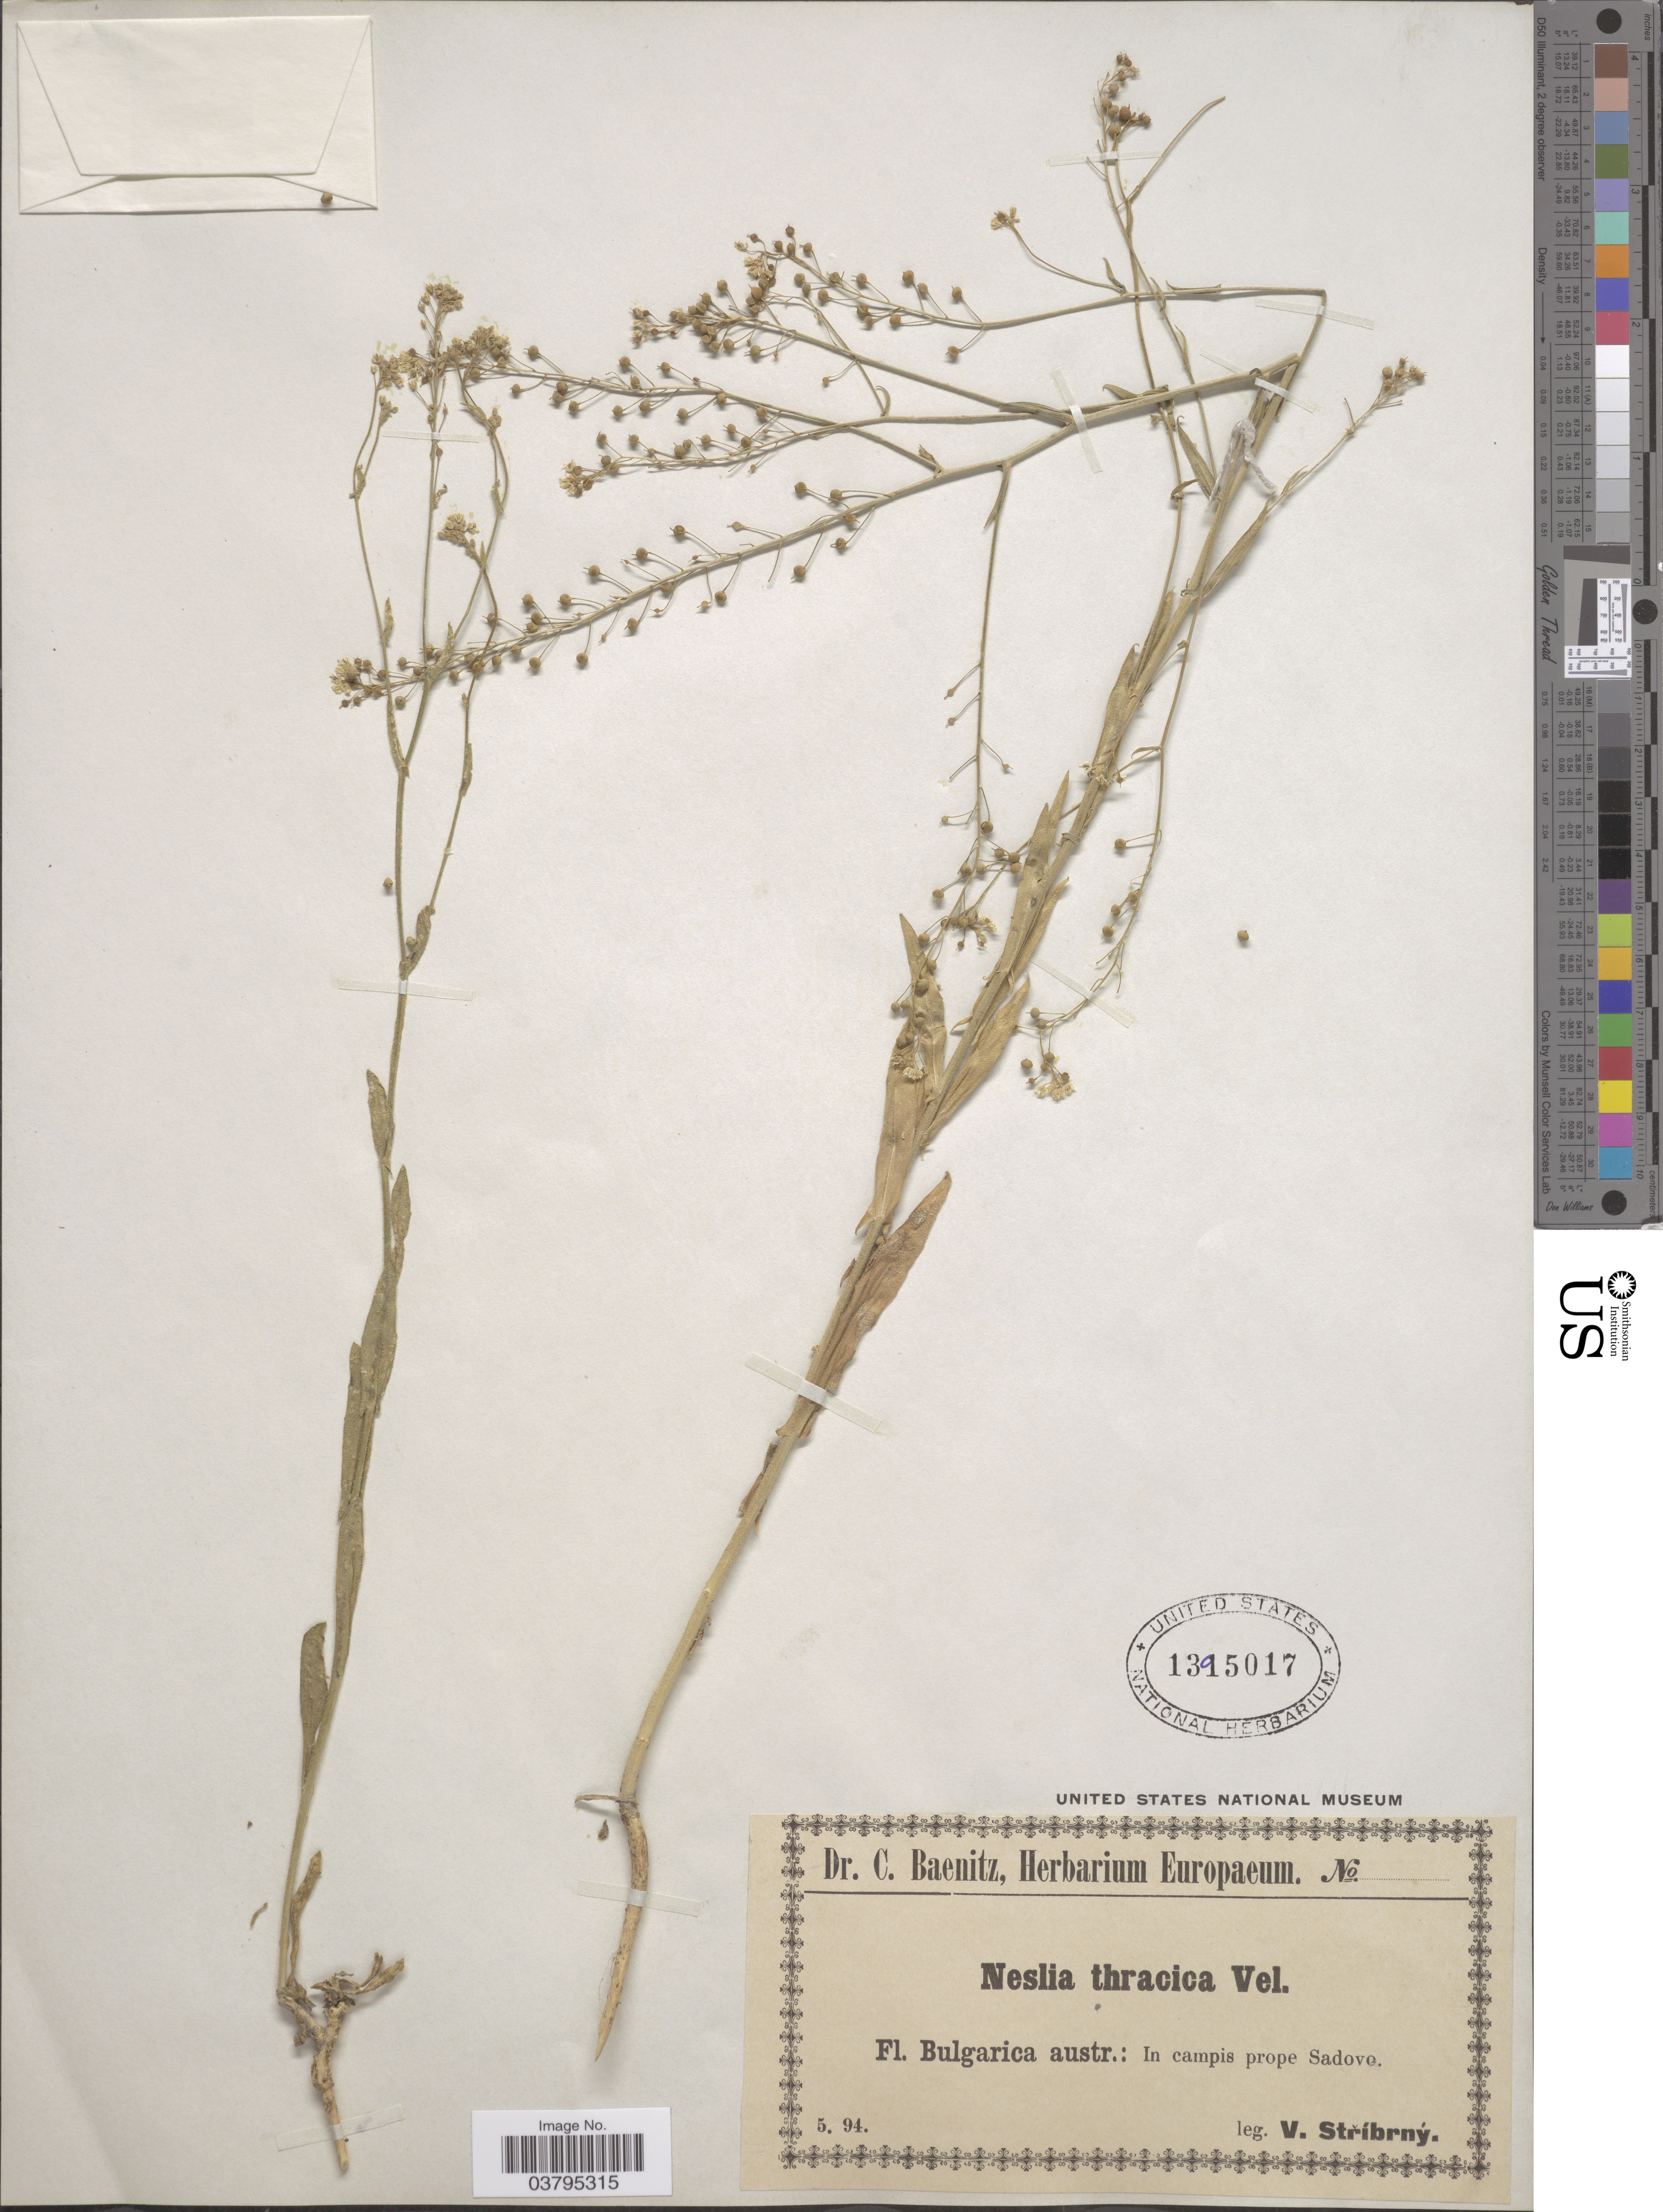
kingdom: Plantae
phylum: Tracheophyta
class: Magnoliopsida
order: Brassicales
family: Brassicaceae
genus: Neslia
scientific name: Neslia thracica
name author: Velen.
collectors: V. Stribrny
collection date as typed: Transcribed d/m/y: /5/94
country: Bulgaria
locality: Fl. Bulgarica austr.: In campis prope Sadovo.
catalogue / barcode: US 1395017